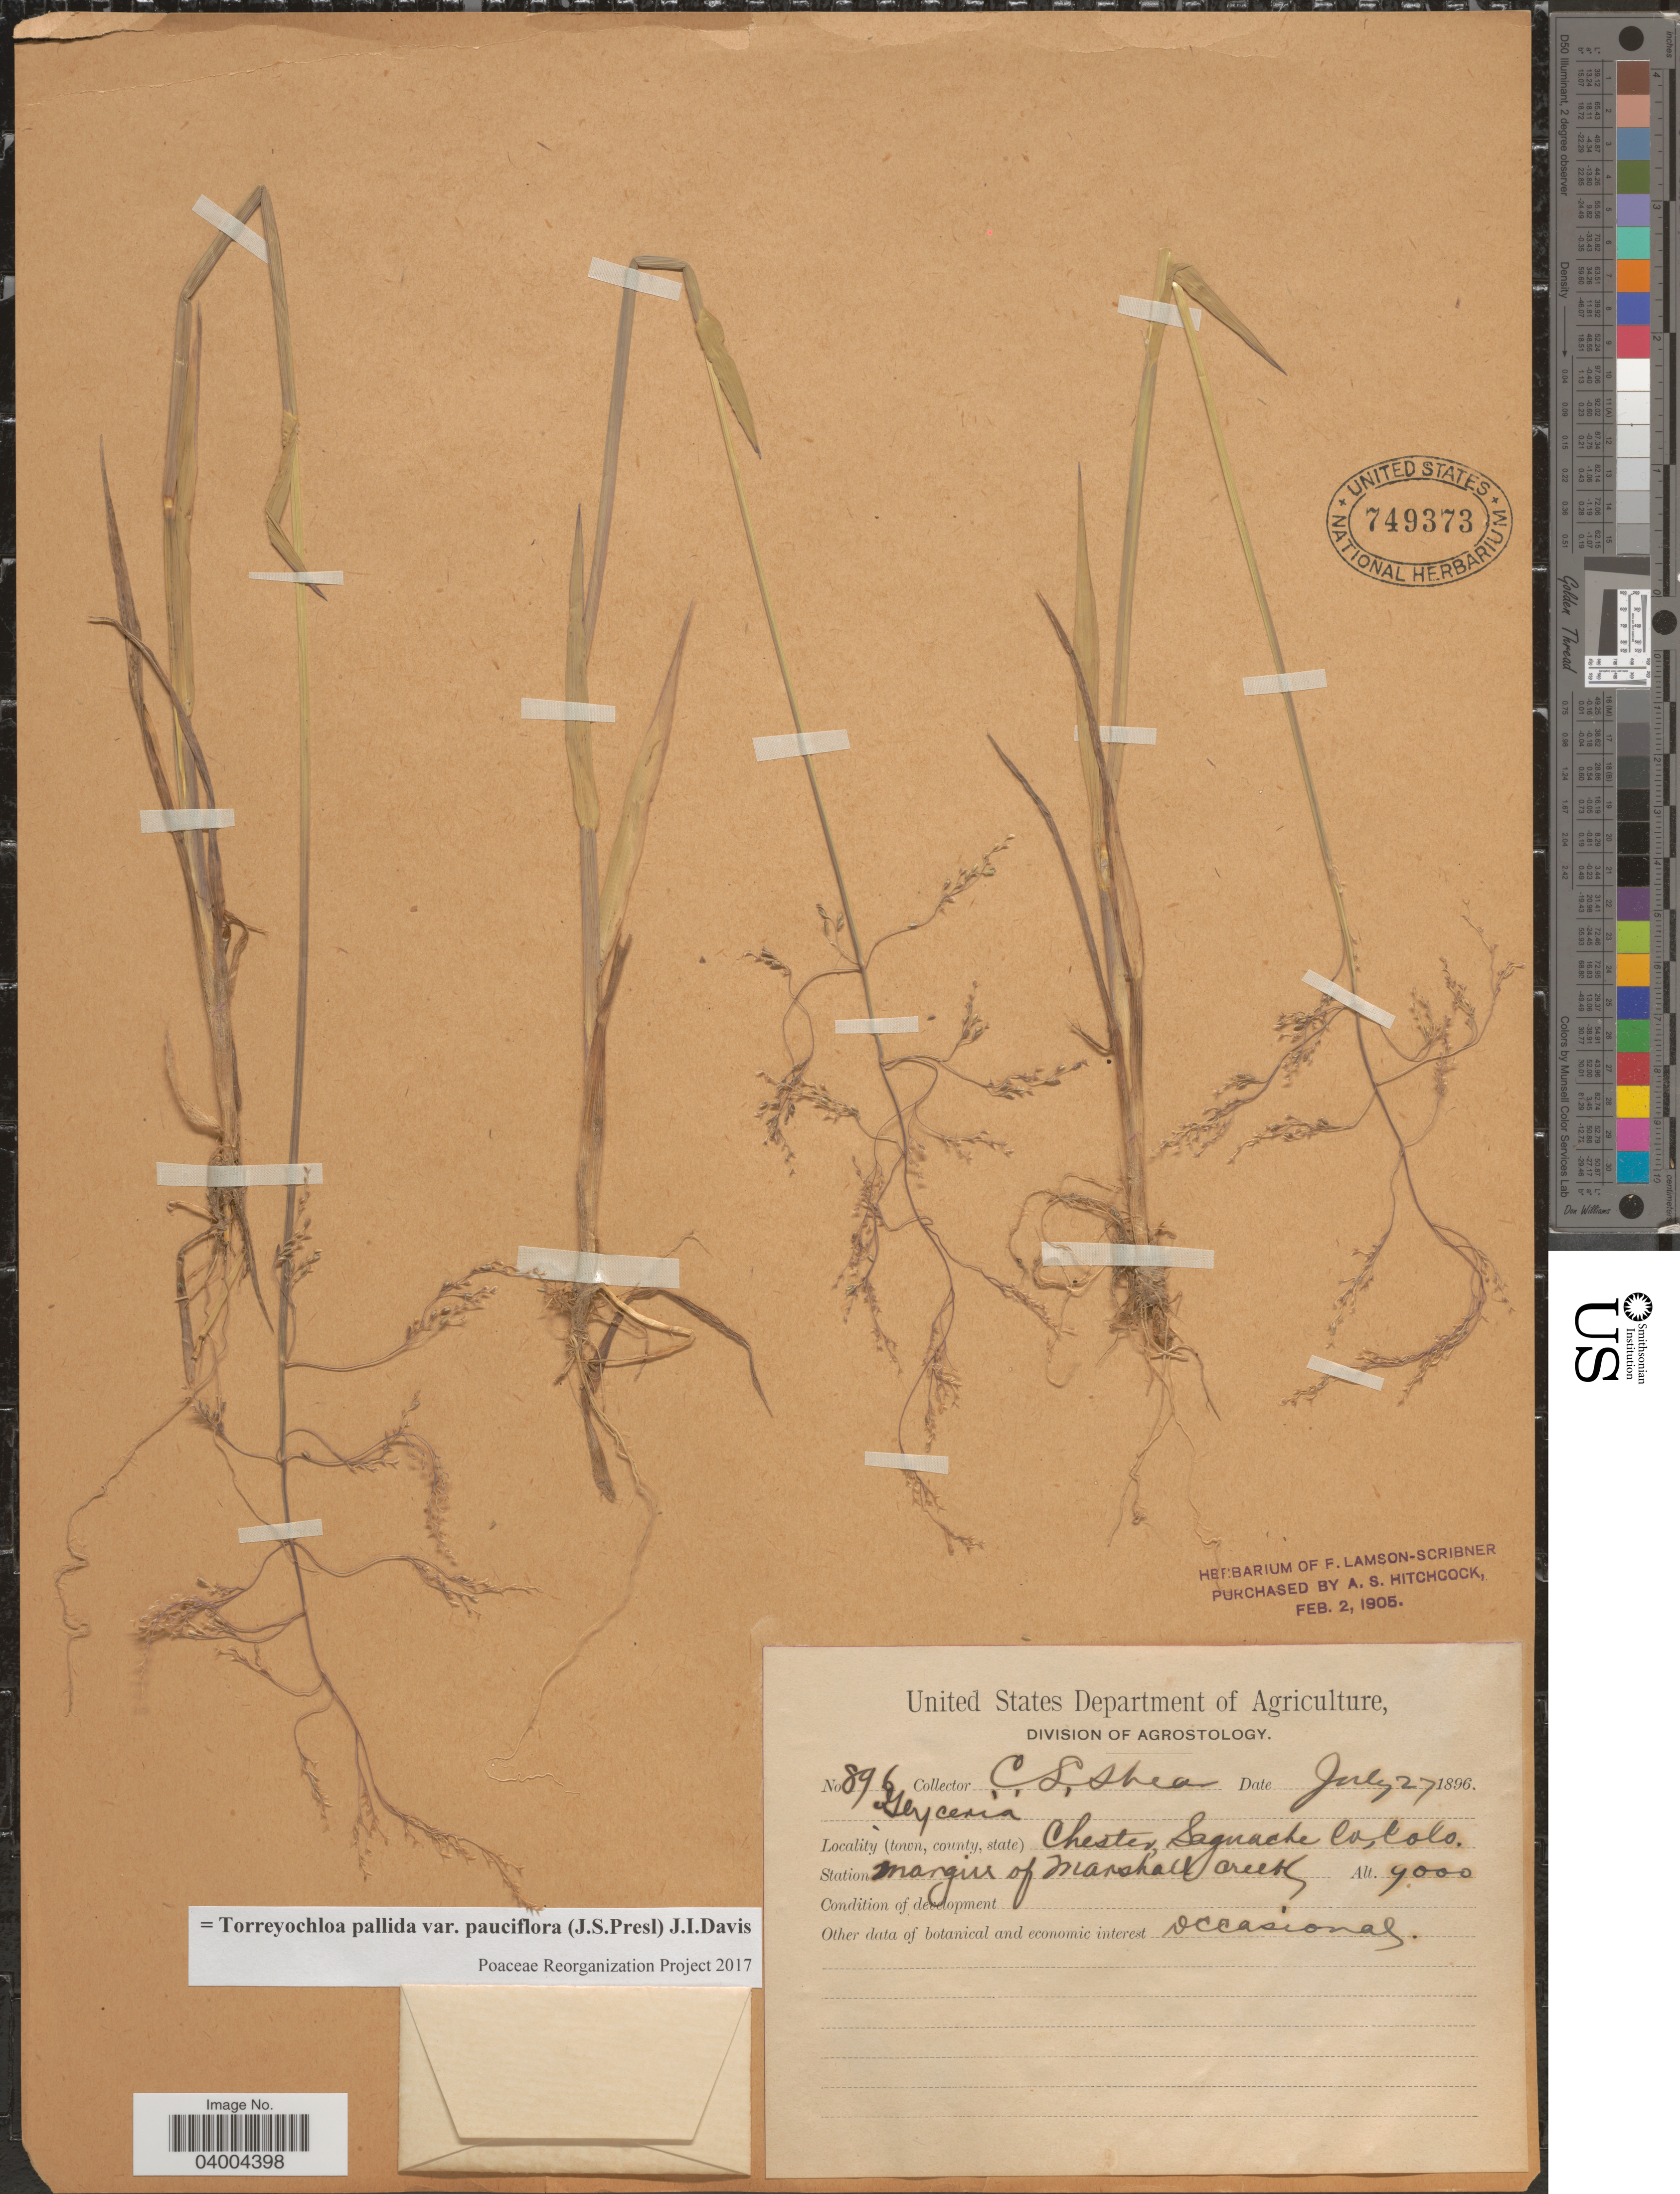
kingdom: Plantae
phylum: Tracheophyta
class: Liliopsida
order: Poales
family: Poaceae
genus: Torreyochloa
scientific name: Torreyochloa pallida var. pauciflora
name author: (J. Presl) J.I. Davis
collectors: C. L. Shear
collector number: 896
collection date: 1896-07-27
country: United States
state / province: Colorado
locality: Chester, Saguache Co. Station Margin of Marshall Creek.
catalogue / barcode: US 749373